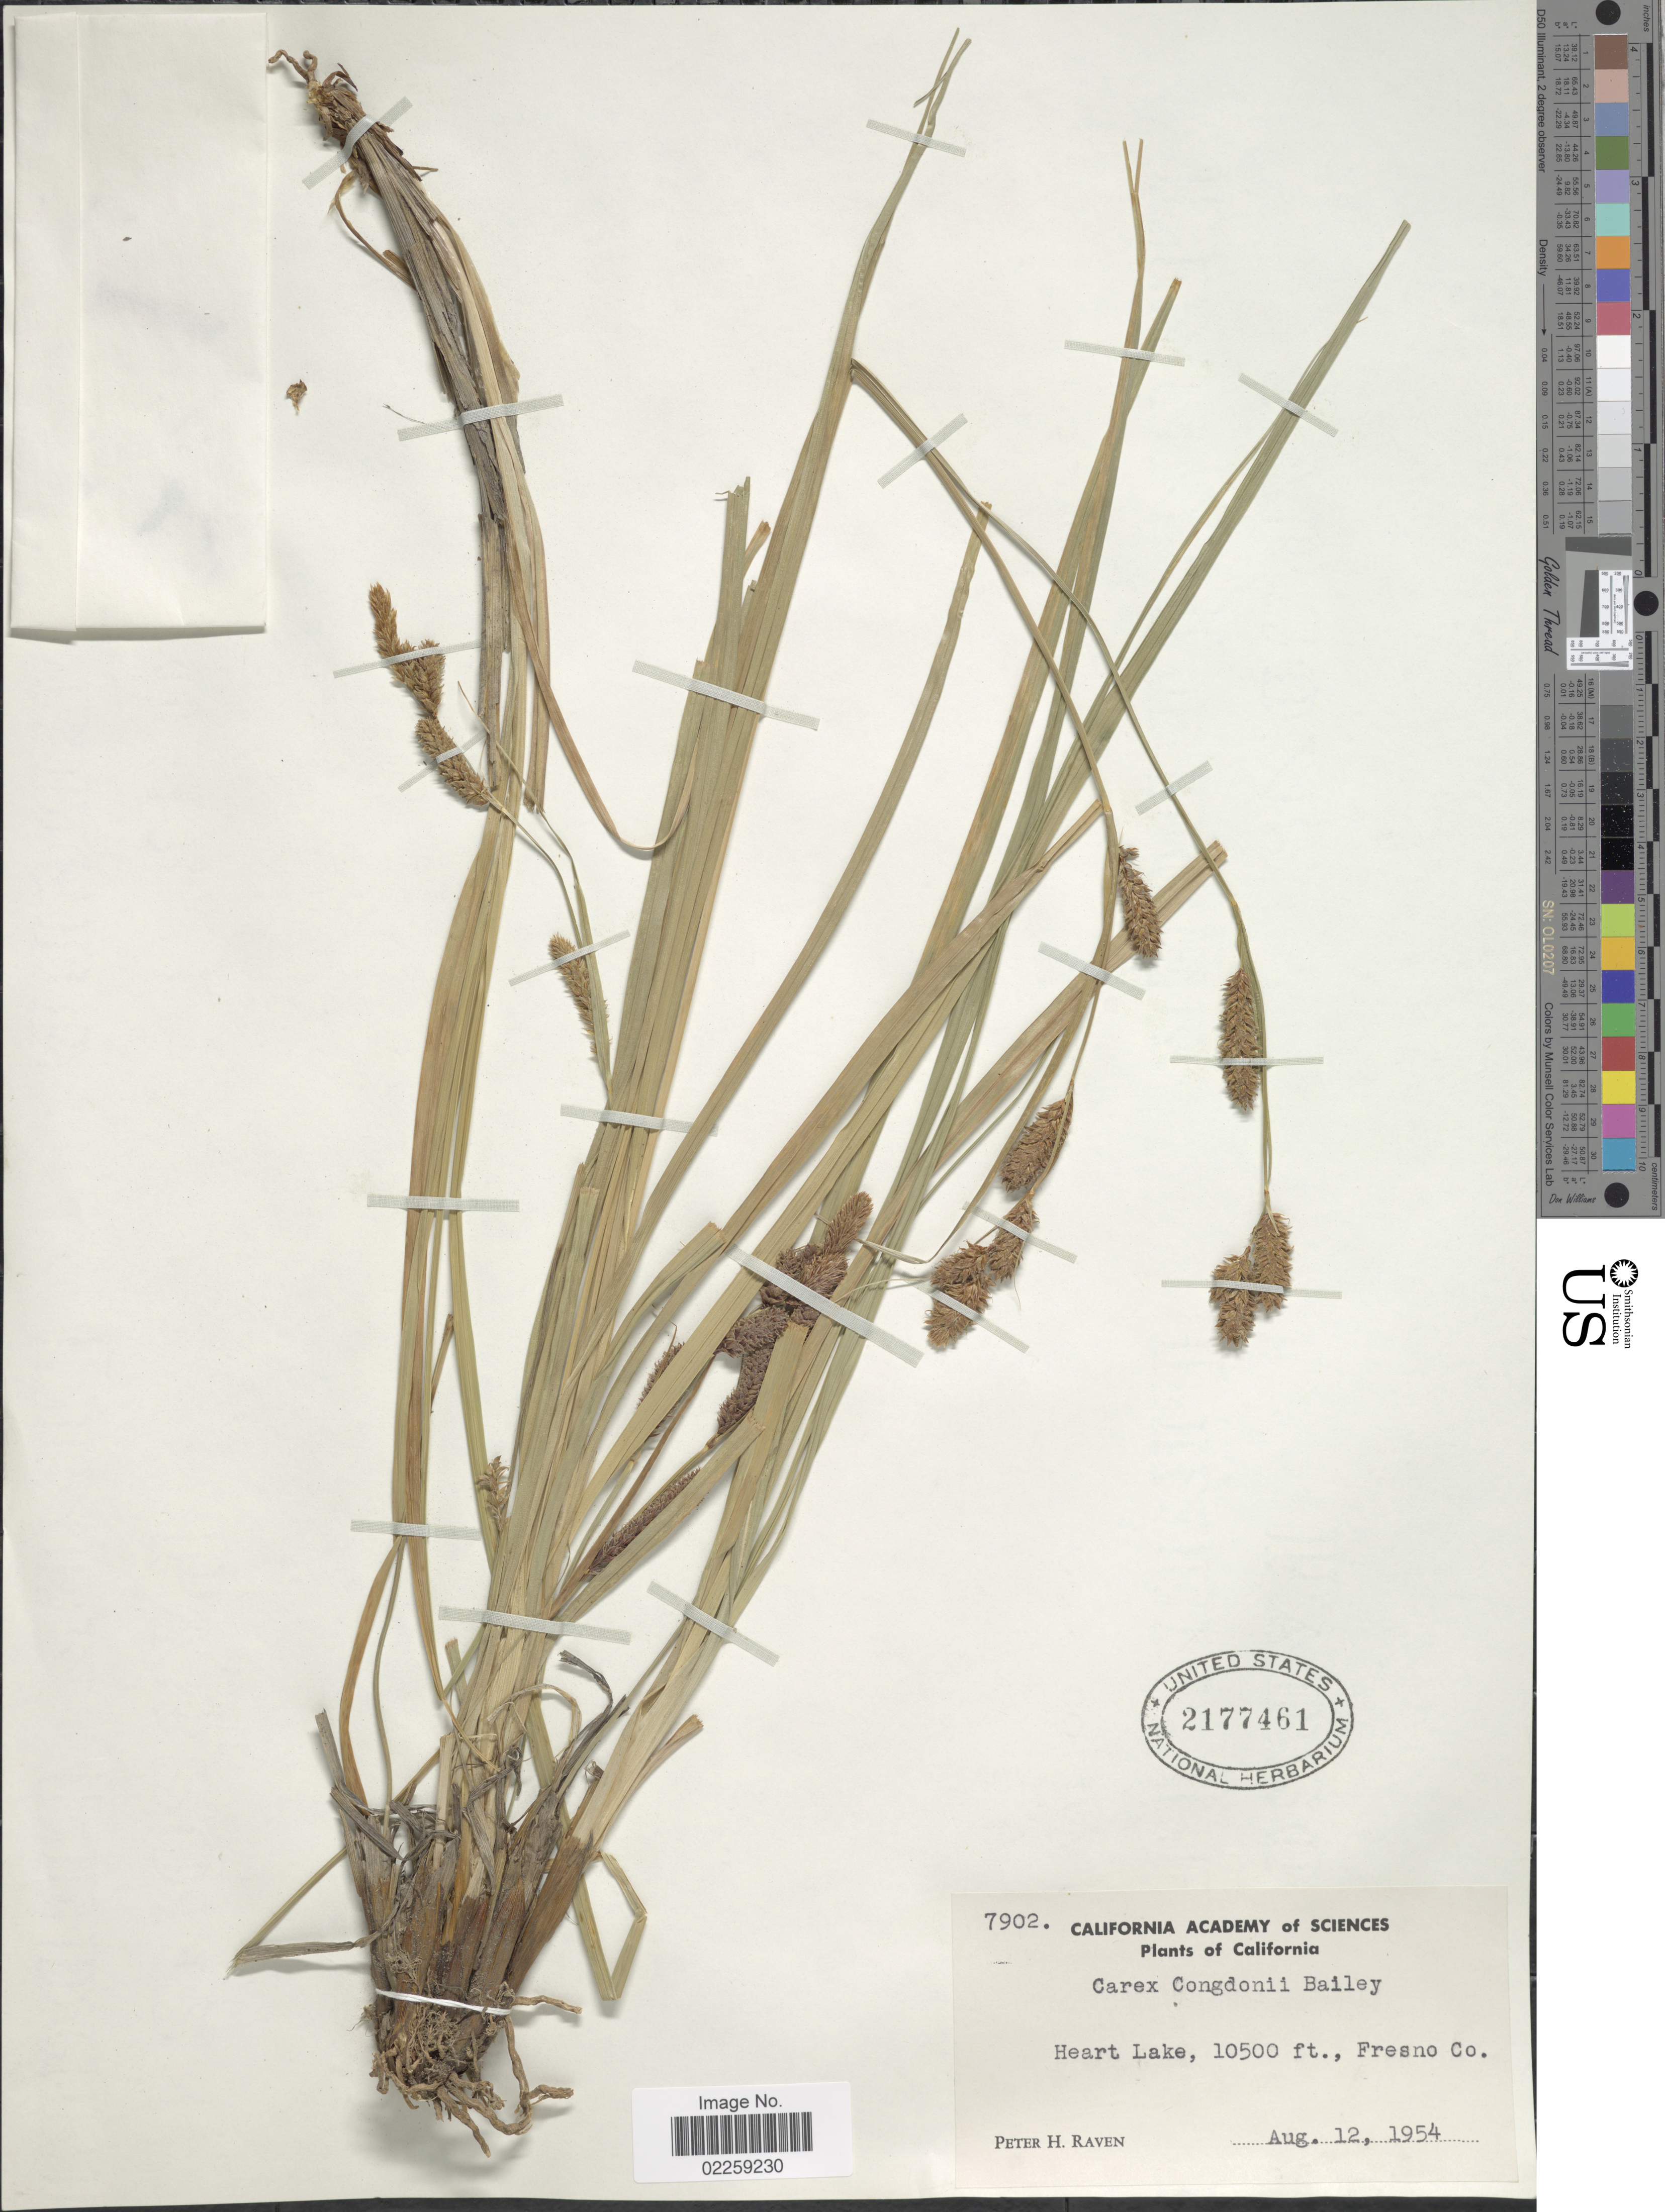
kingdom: Plantae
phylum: Tracheophyta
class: Liliopsida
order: Poales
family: Cyperaceae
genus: Carex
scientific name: Carex congdonii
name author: L.H. Bailey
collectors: P. Raven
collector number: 7902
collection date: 1954-08-12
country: United States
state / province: California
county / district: Fresno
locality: Heart Lake, Fresno Co.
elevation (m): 3200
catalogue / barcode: US 2177461